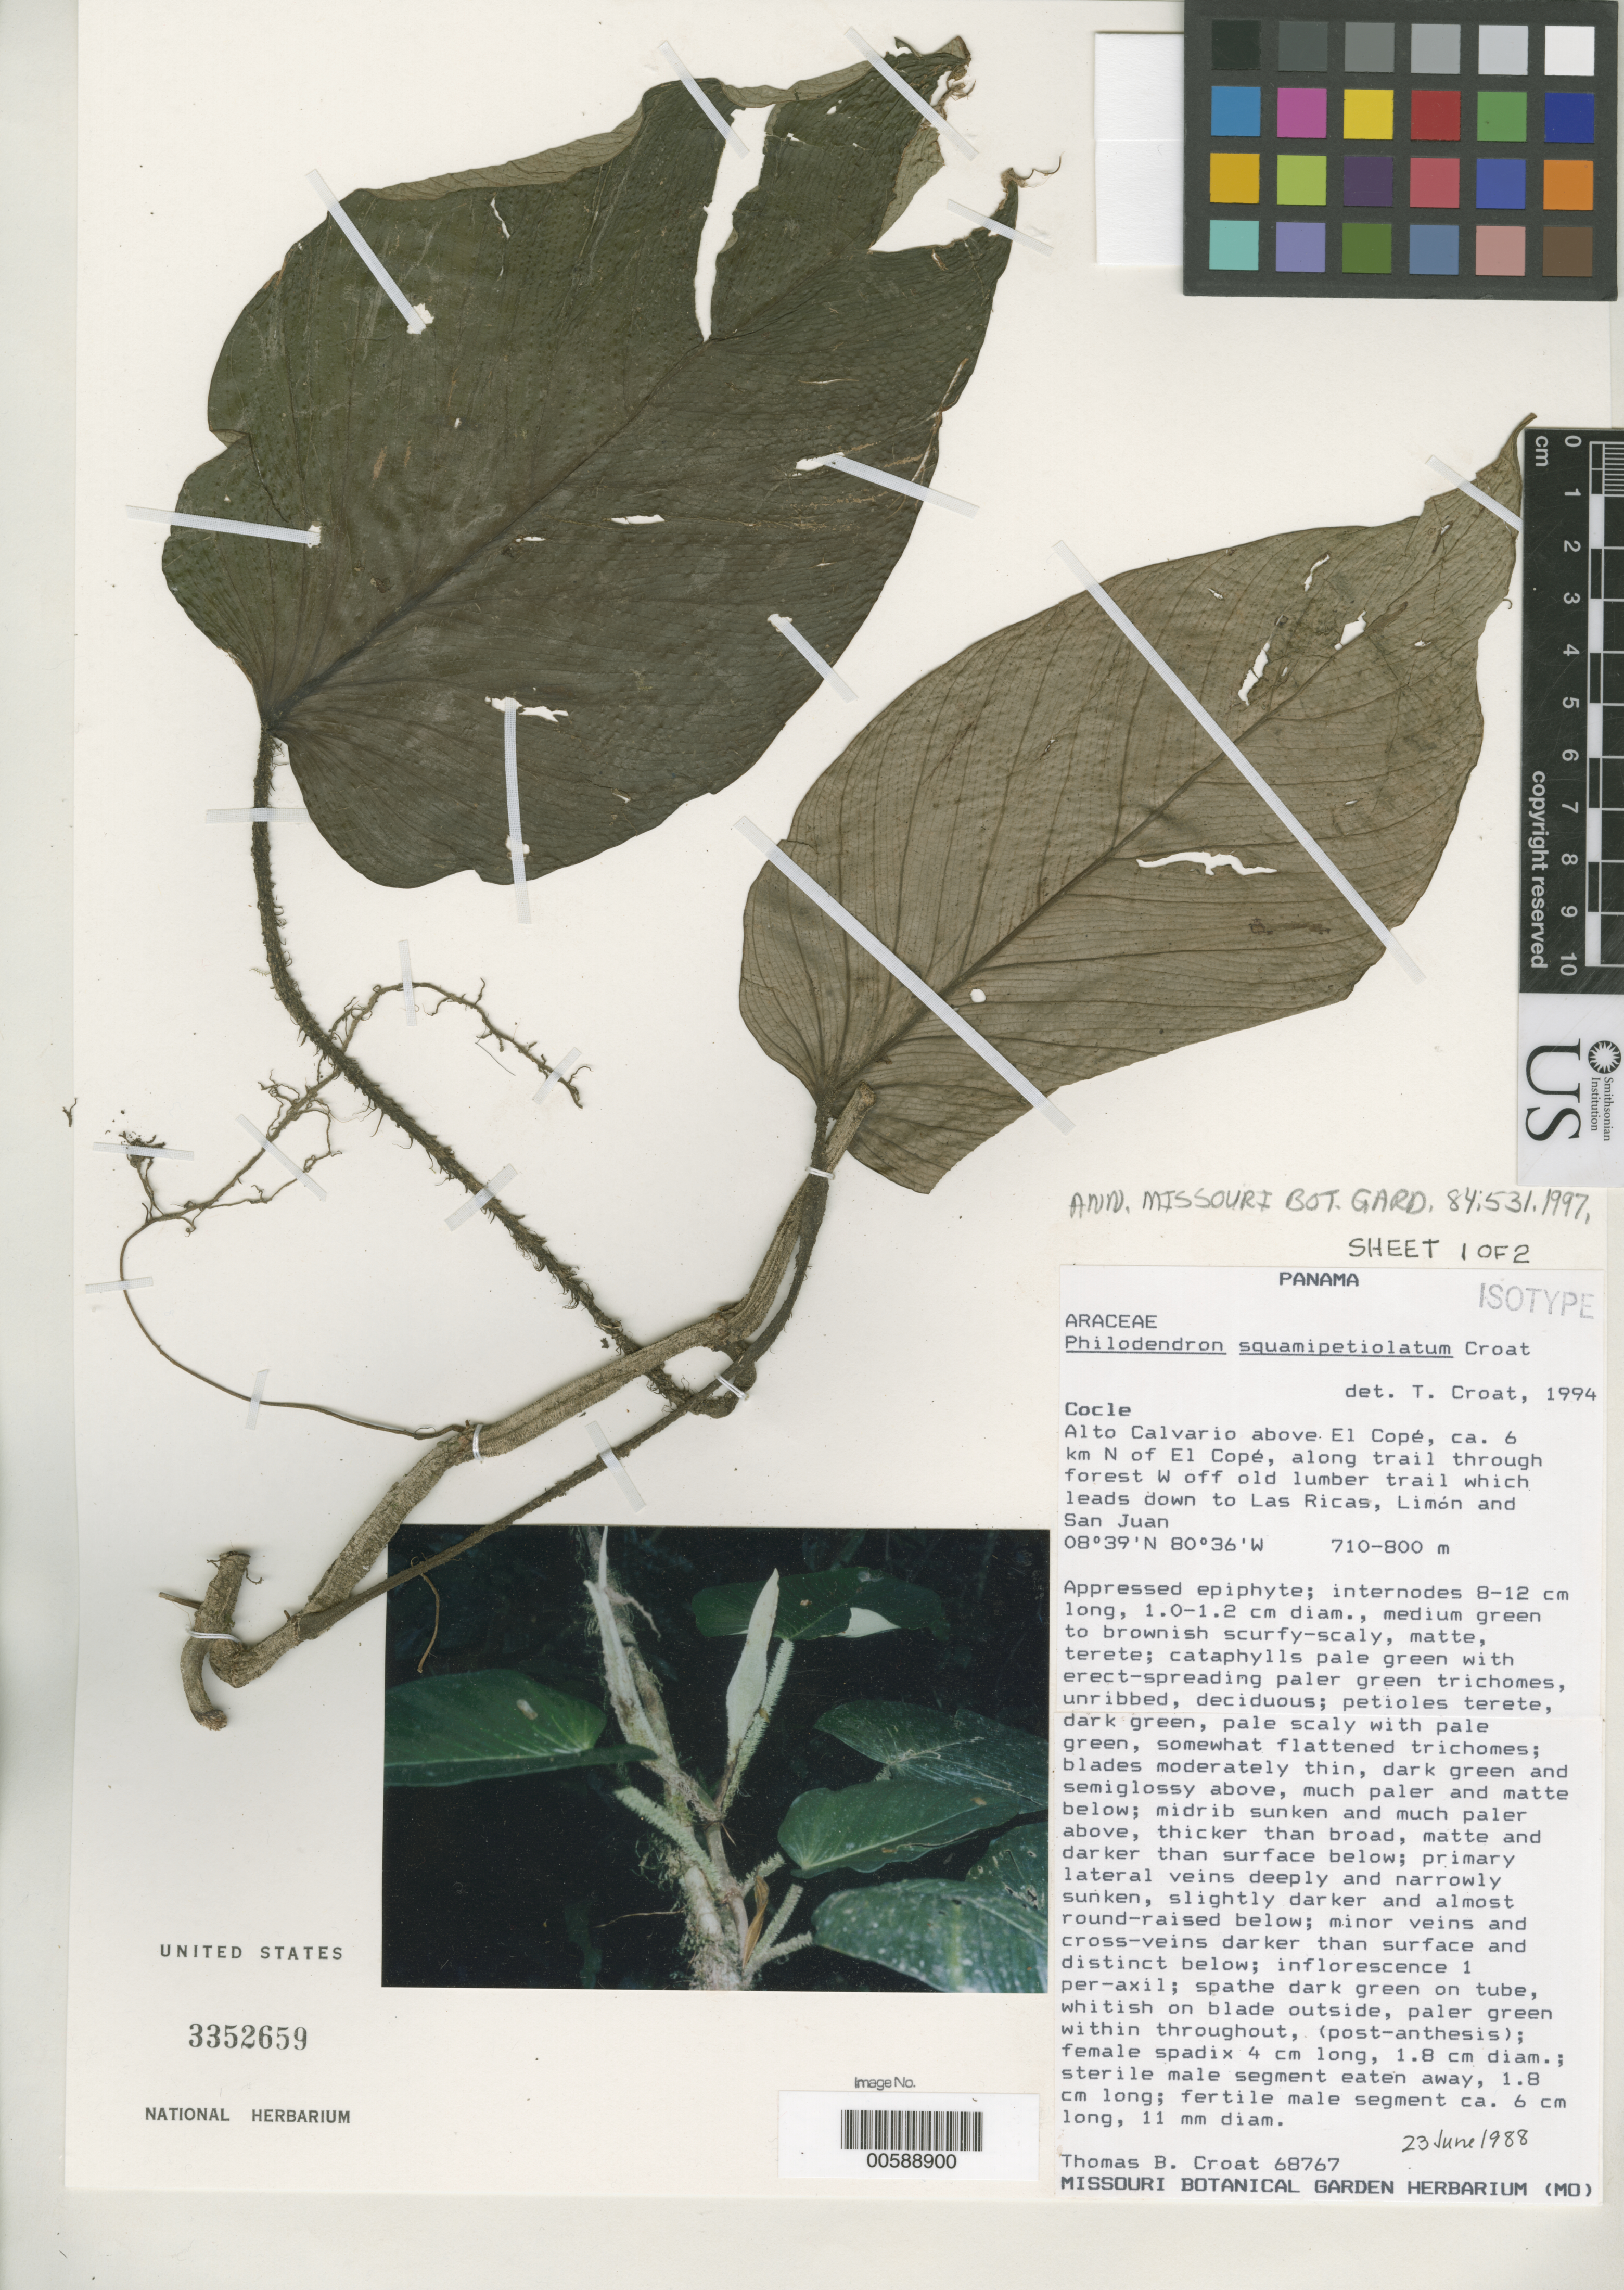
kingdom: Plantae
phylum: Tracheophyta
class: Liliopsida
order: Alismatales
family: Araceae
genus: Philodendron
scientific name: Philodendron squamipetiolatum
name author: Croat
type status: Isotype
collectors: T. B. Croat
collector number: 68767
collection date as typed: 23 Jun 1988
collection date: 1988-06-23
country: Panama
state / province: Coclé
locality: Alto Calvario above El Cope, ca. 6km N of el Cope, forest Trail W off old lumber Trail leading to Las Ricas, Limon & San Juan.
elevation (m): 710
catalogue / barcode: US 3352659